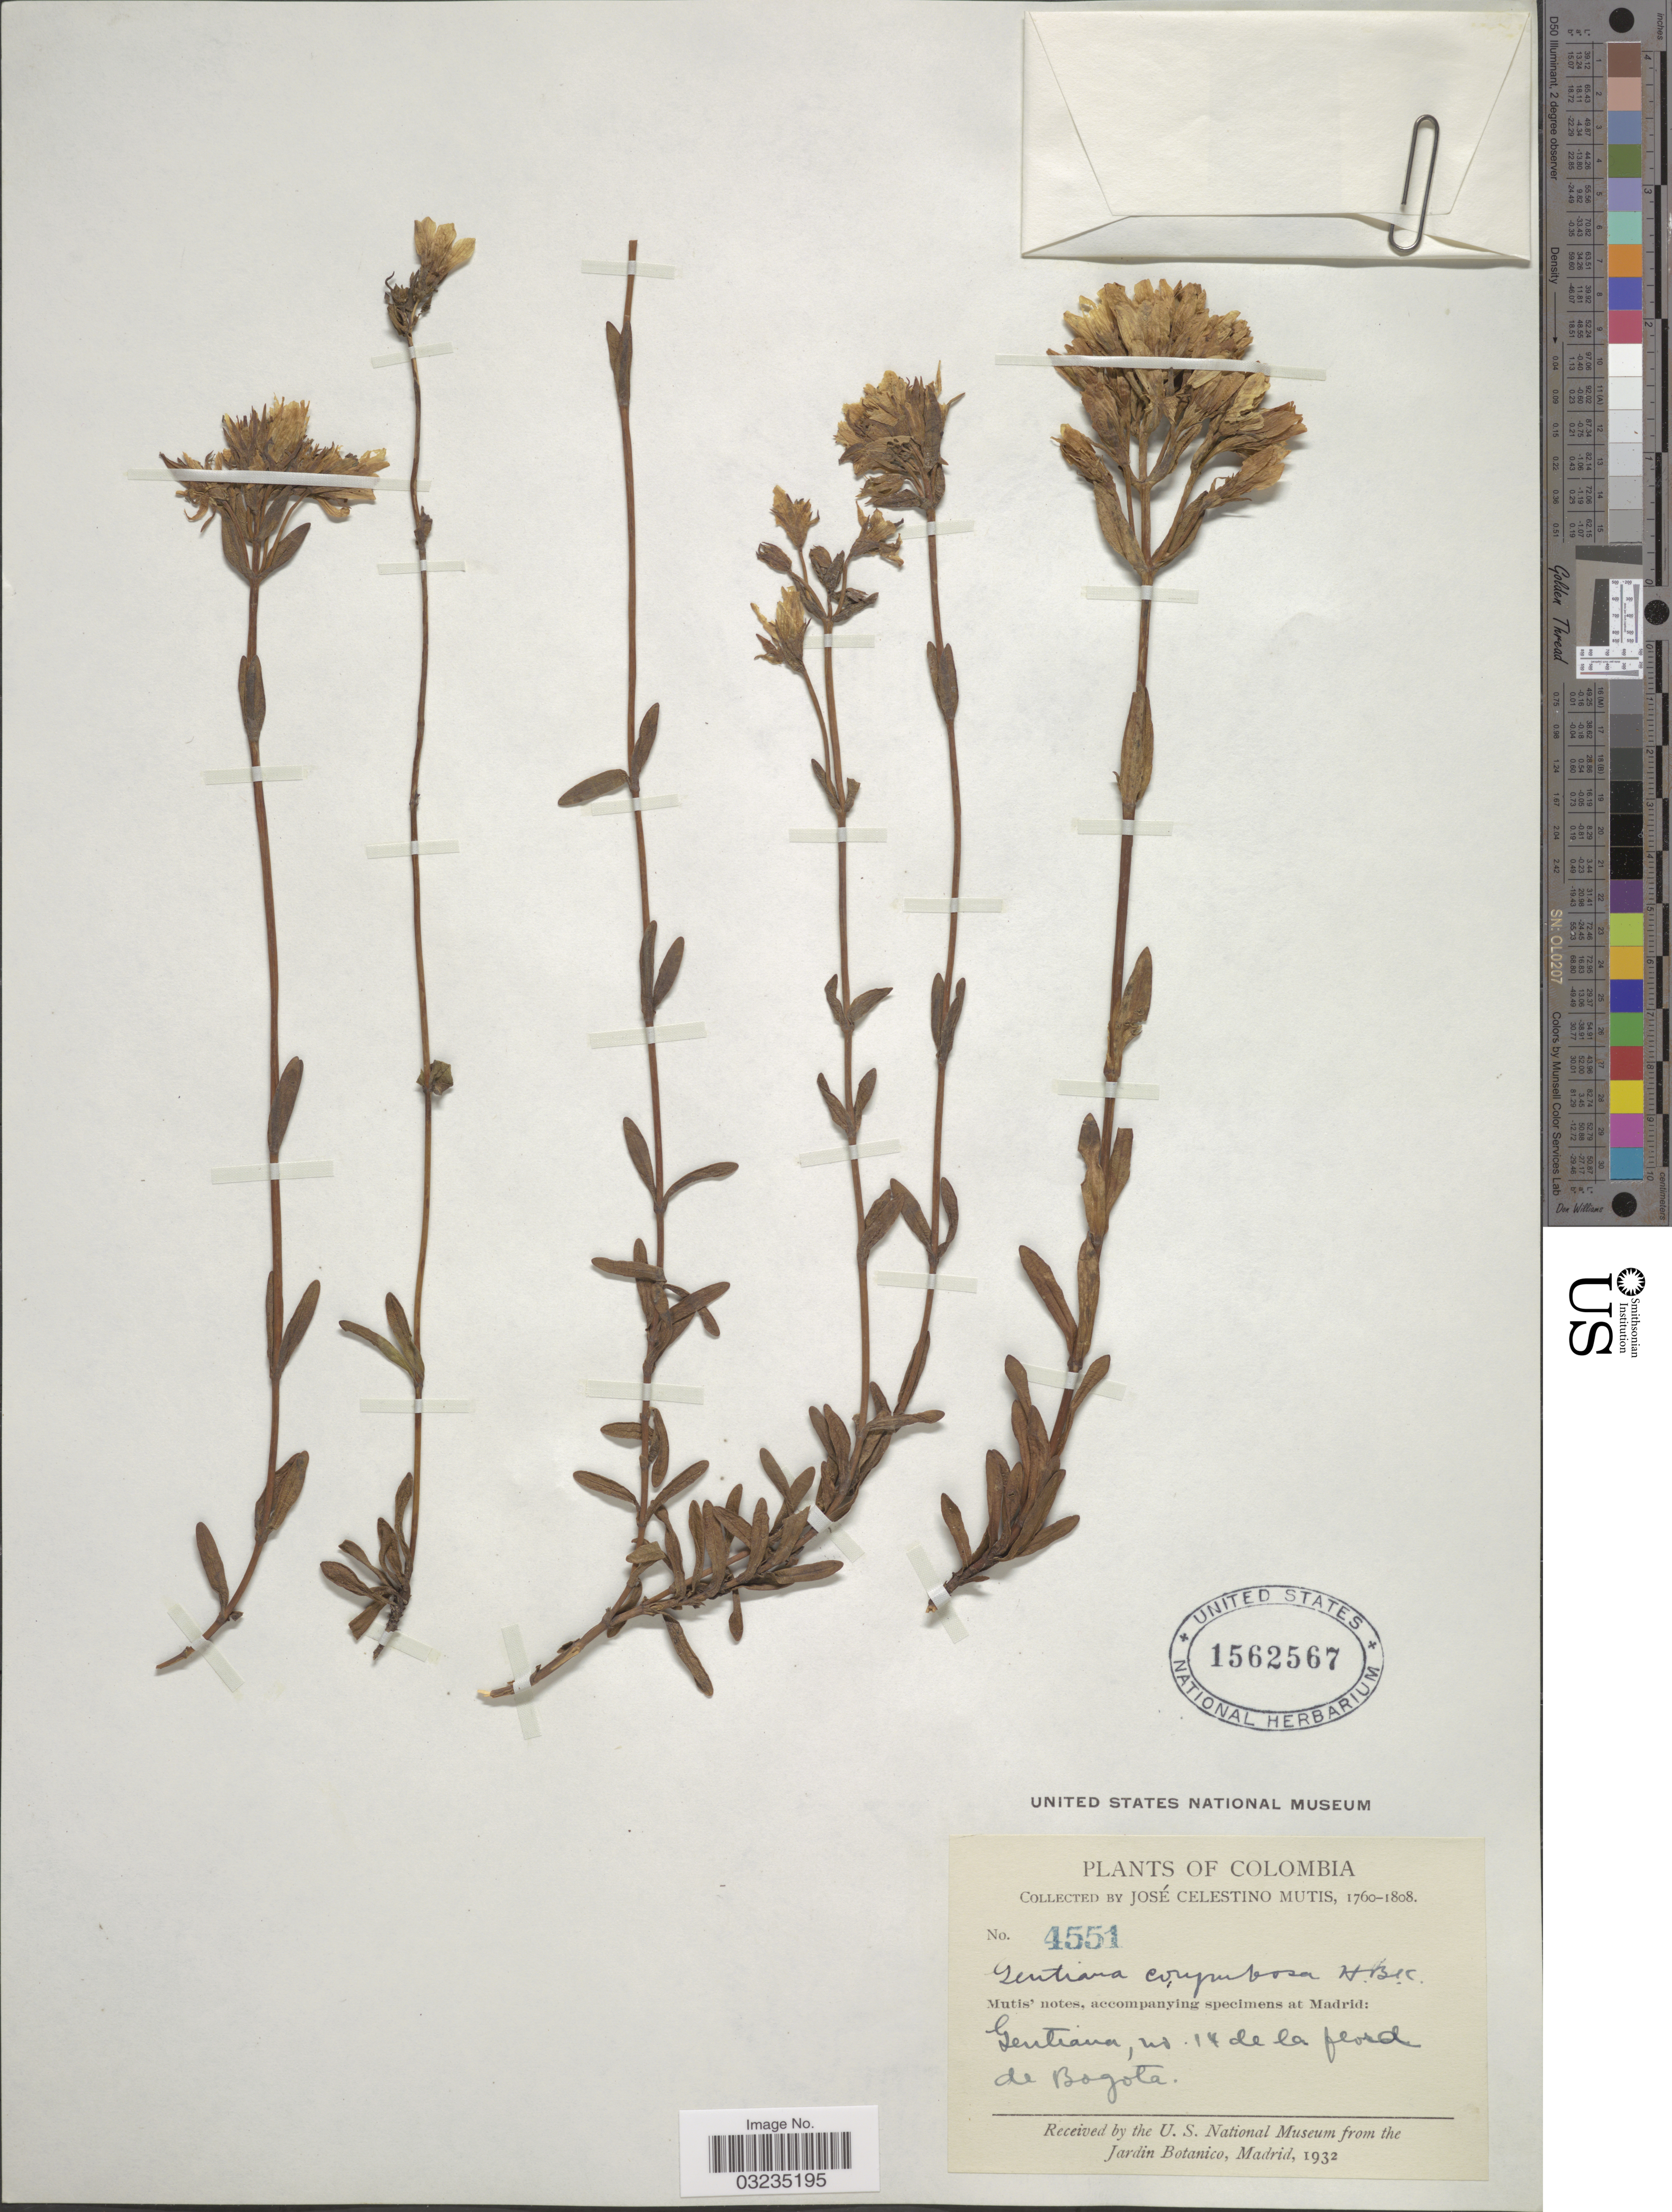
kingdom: Plantae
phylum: Tracheophyta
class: Magnoliopsida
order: Gentianales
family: Gentianaceae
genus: Gentiana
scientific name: Gentiana corymbosa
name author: Humb. et al.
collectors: J. C. B. Mutis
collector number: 4551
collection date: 1760/1808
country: Colombia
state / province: Bogota D.C.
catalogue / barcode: US 1562567